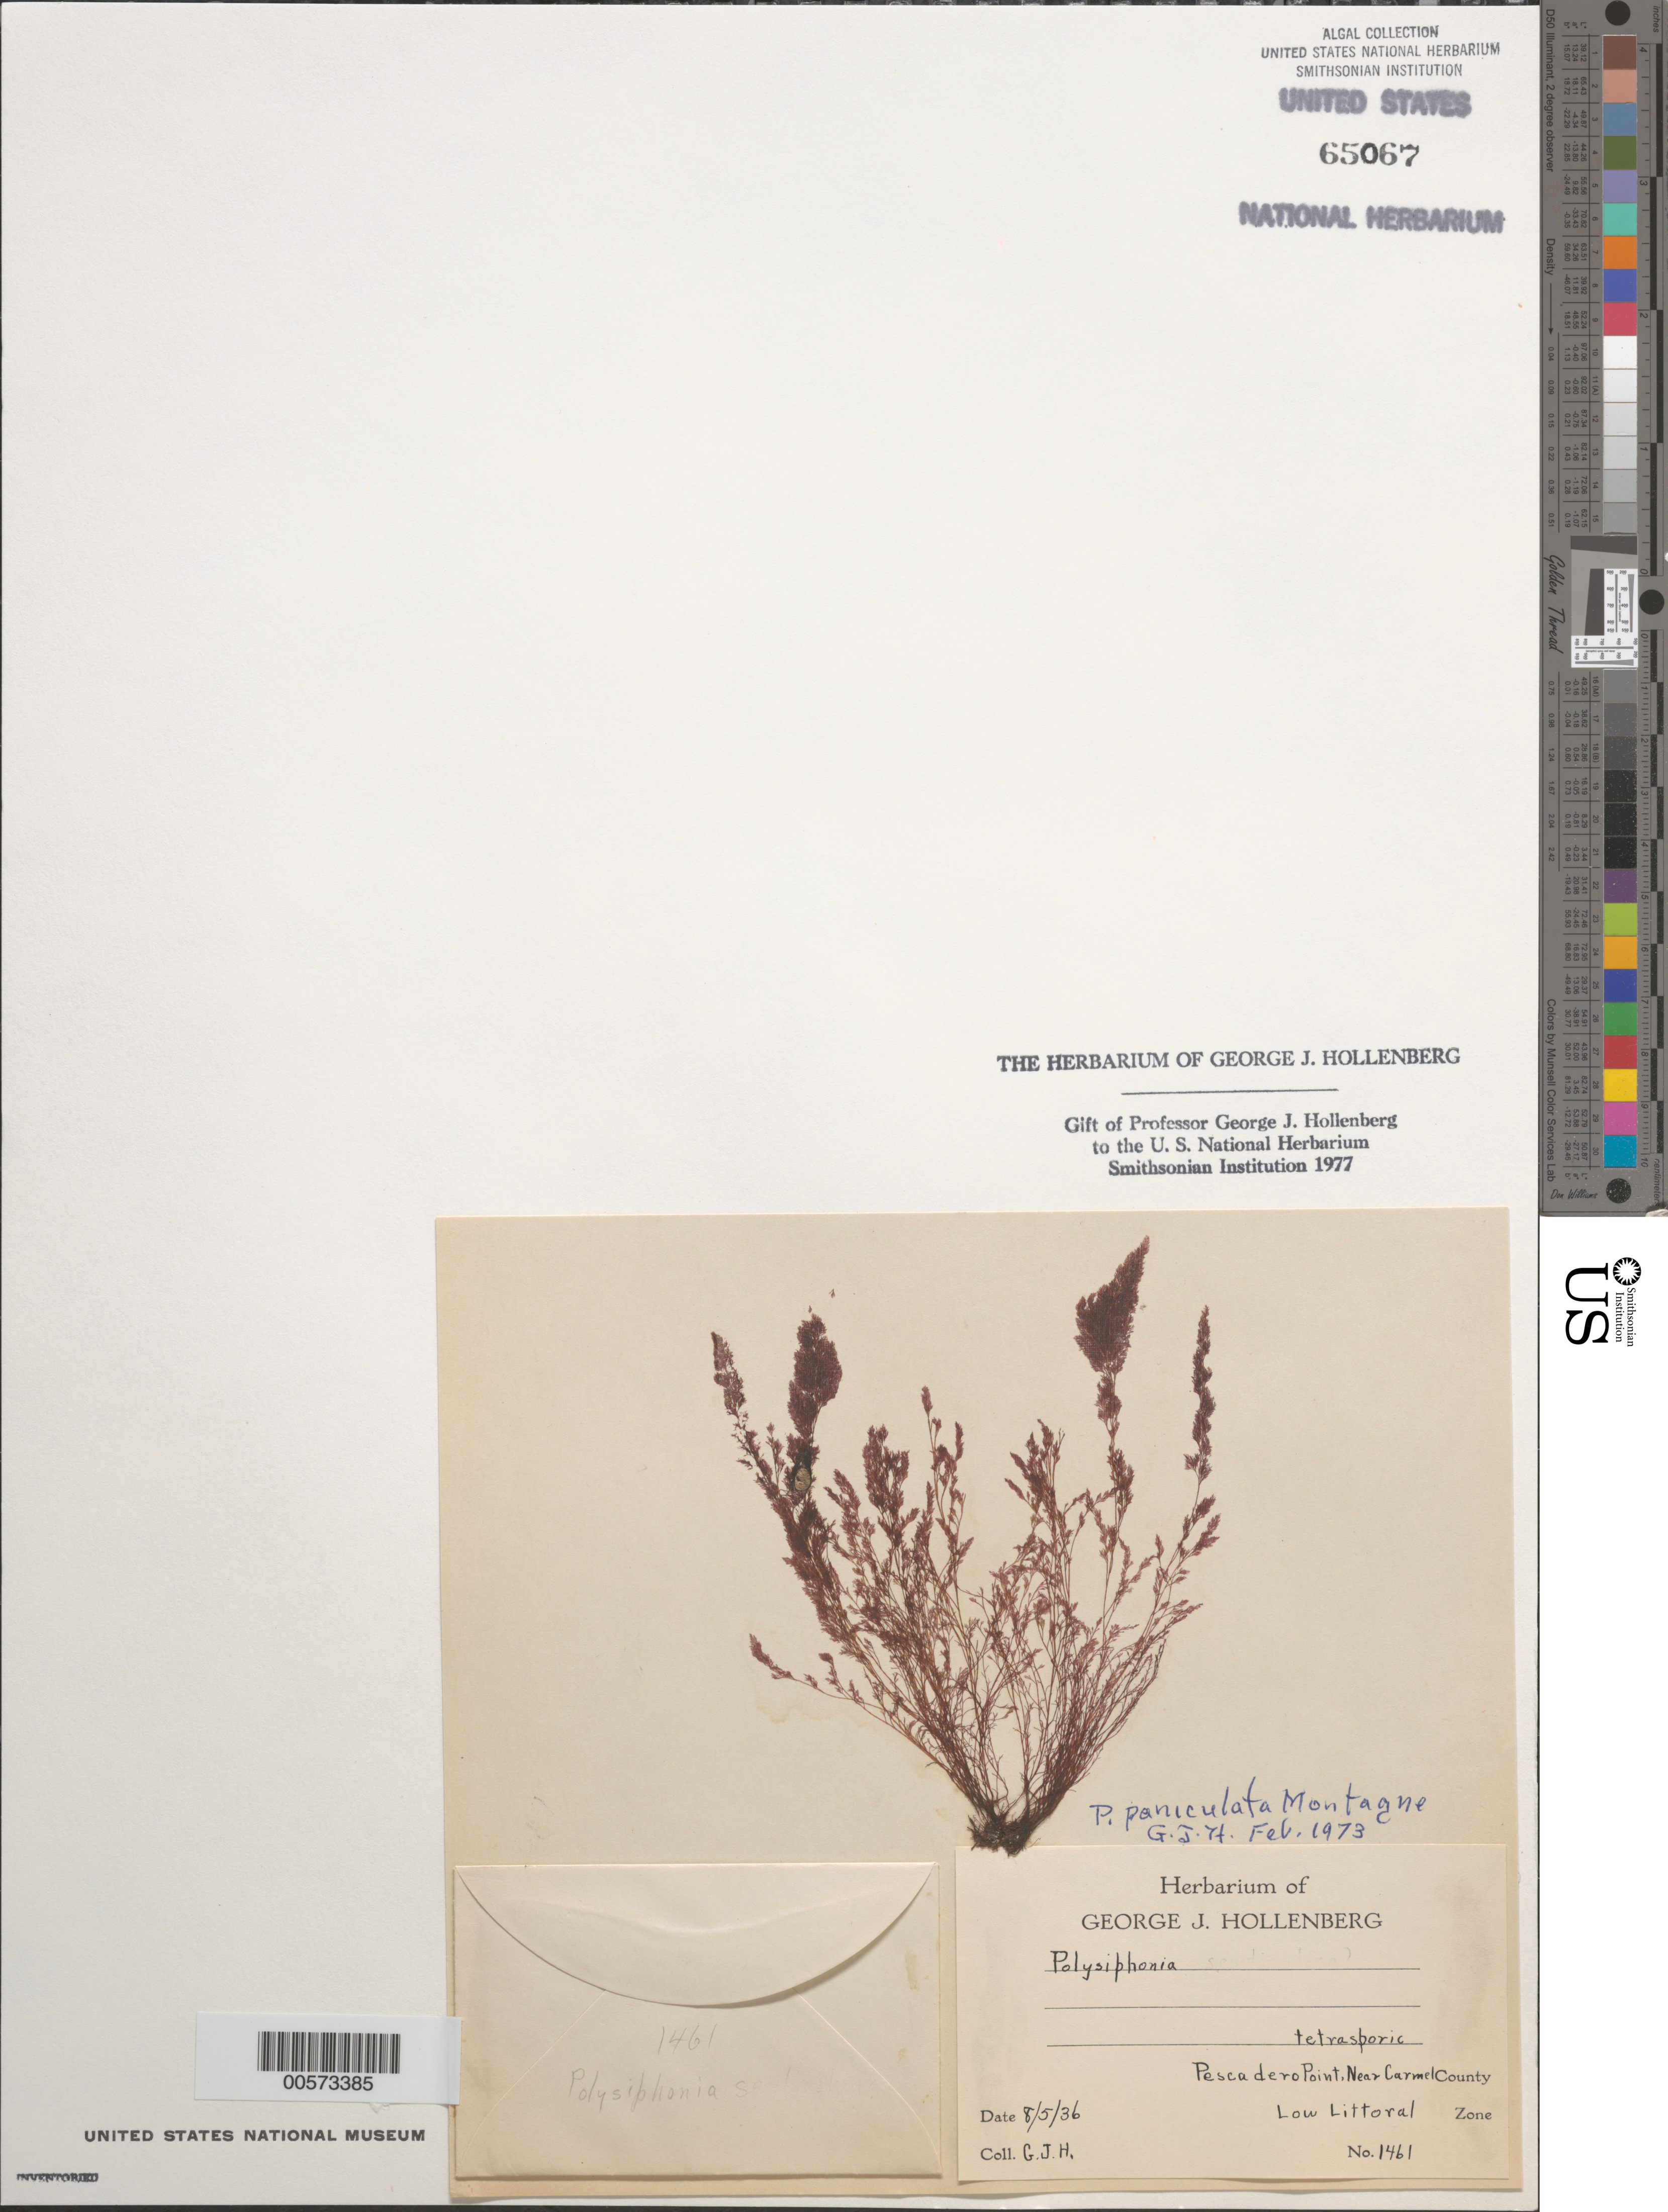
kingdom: Plantae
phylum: Rhodophyta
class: Florideophyceae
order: Ceramiales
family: Rhodomelaceae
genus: Eutrichosiphonia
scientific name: Eutrichosiphonia paniculata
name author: (Mont.) D.E.Bustamante & T.O. Cho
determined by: Algae name updating Project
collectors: G. Hollenberg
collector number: GJH 1461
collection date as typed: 05 Aug 1936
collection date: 1936-08-05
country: United States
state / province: California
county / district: Monterey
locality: Pescadero Point, near Carmel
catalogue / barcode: US 65067